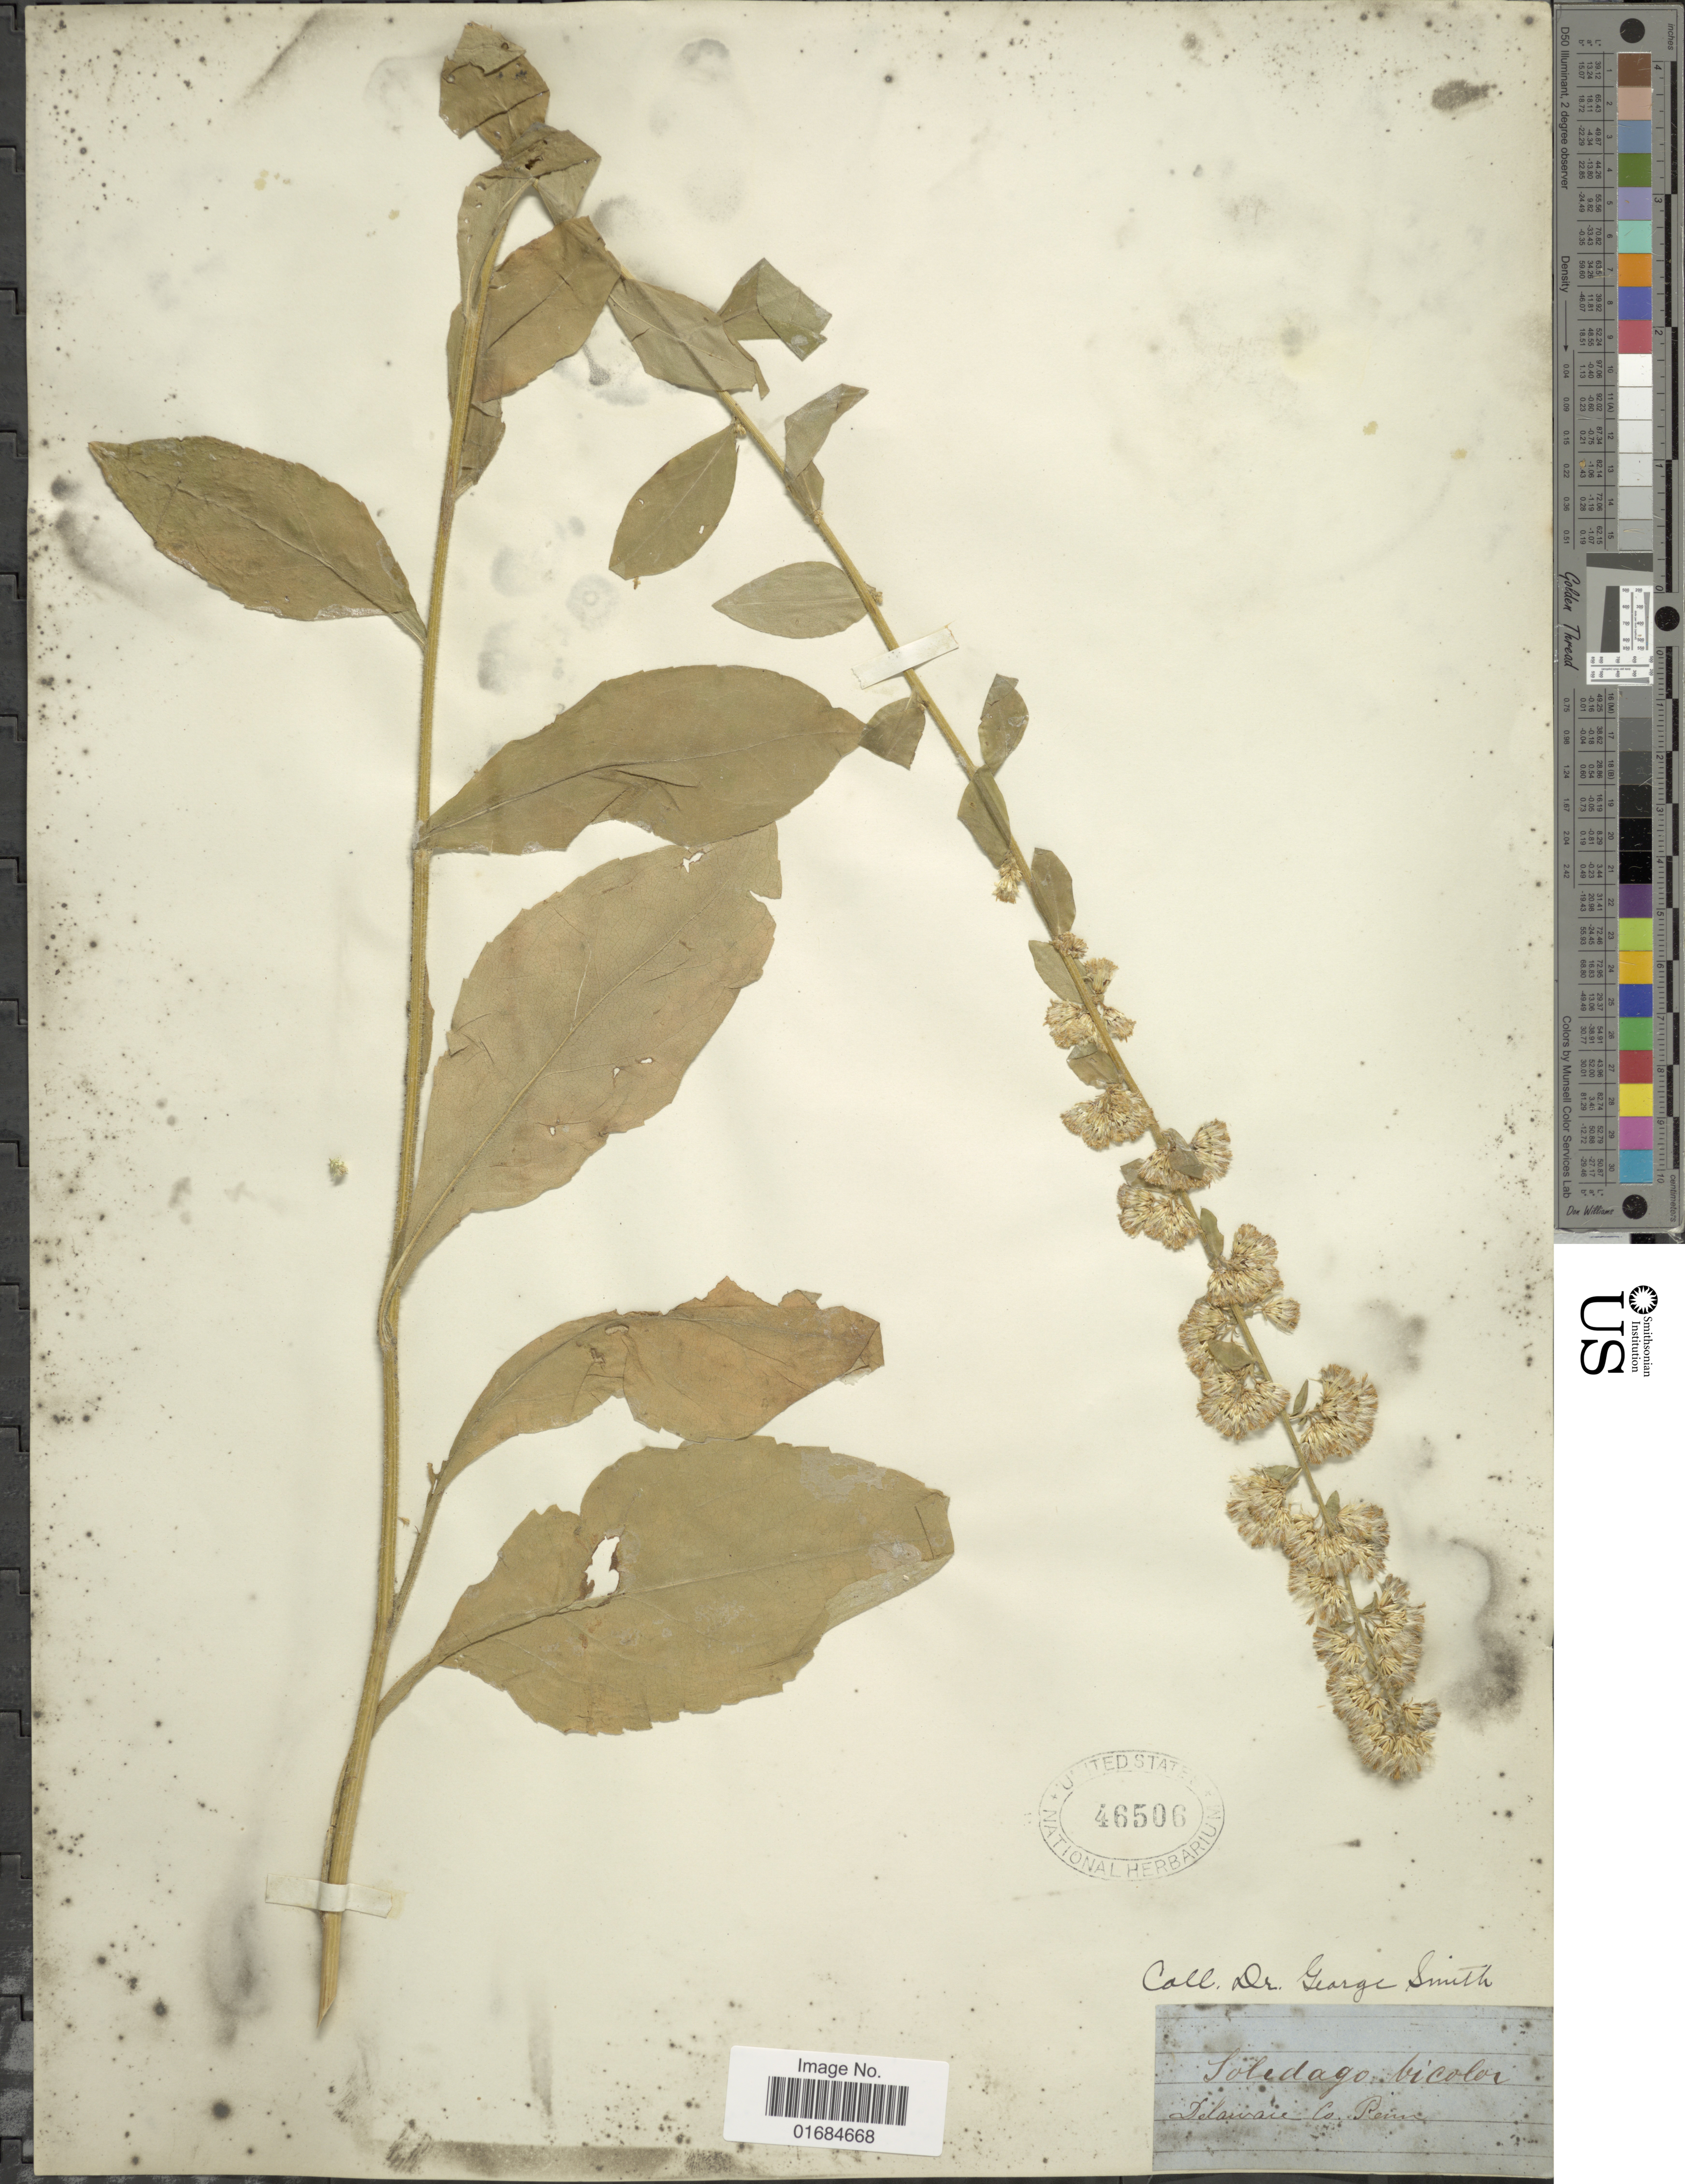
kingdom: Plantae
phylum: Tracheophyta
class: Magnoliopsida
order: Asterales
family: Asteraceae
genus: Solidago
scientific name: Solidago bicolor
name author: L.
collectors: G. Smith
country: United States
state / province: Pennsylvania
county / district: Delaware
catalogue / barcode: US 46506